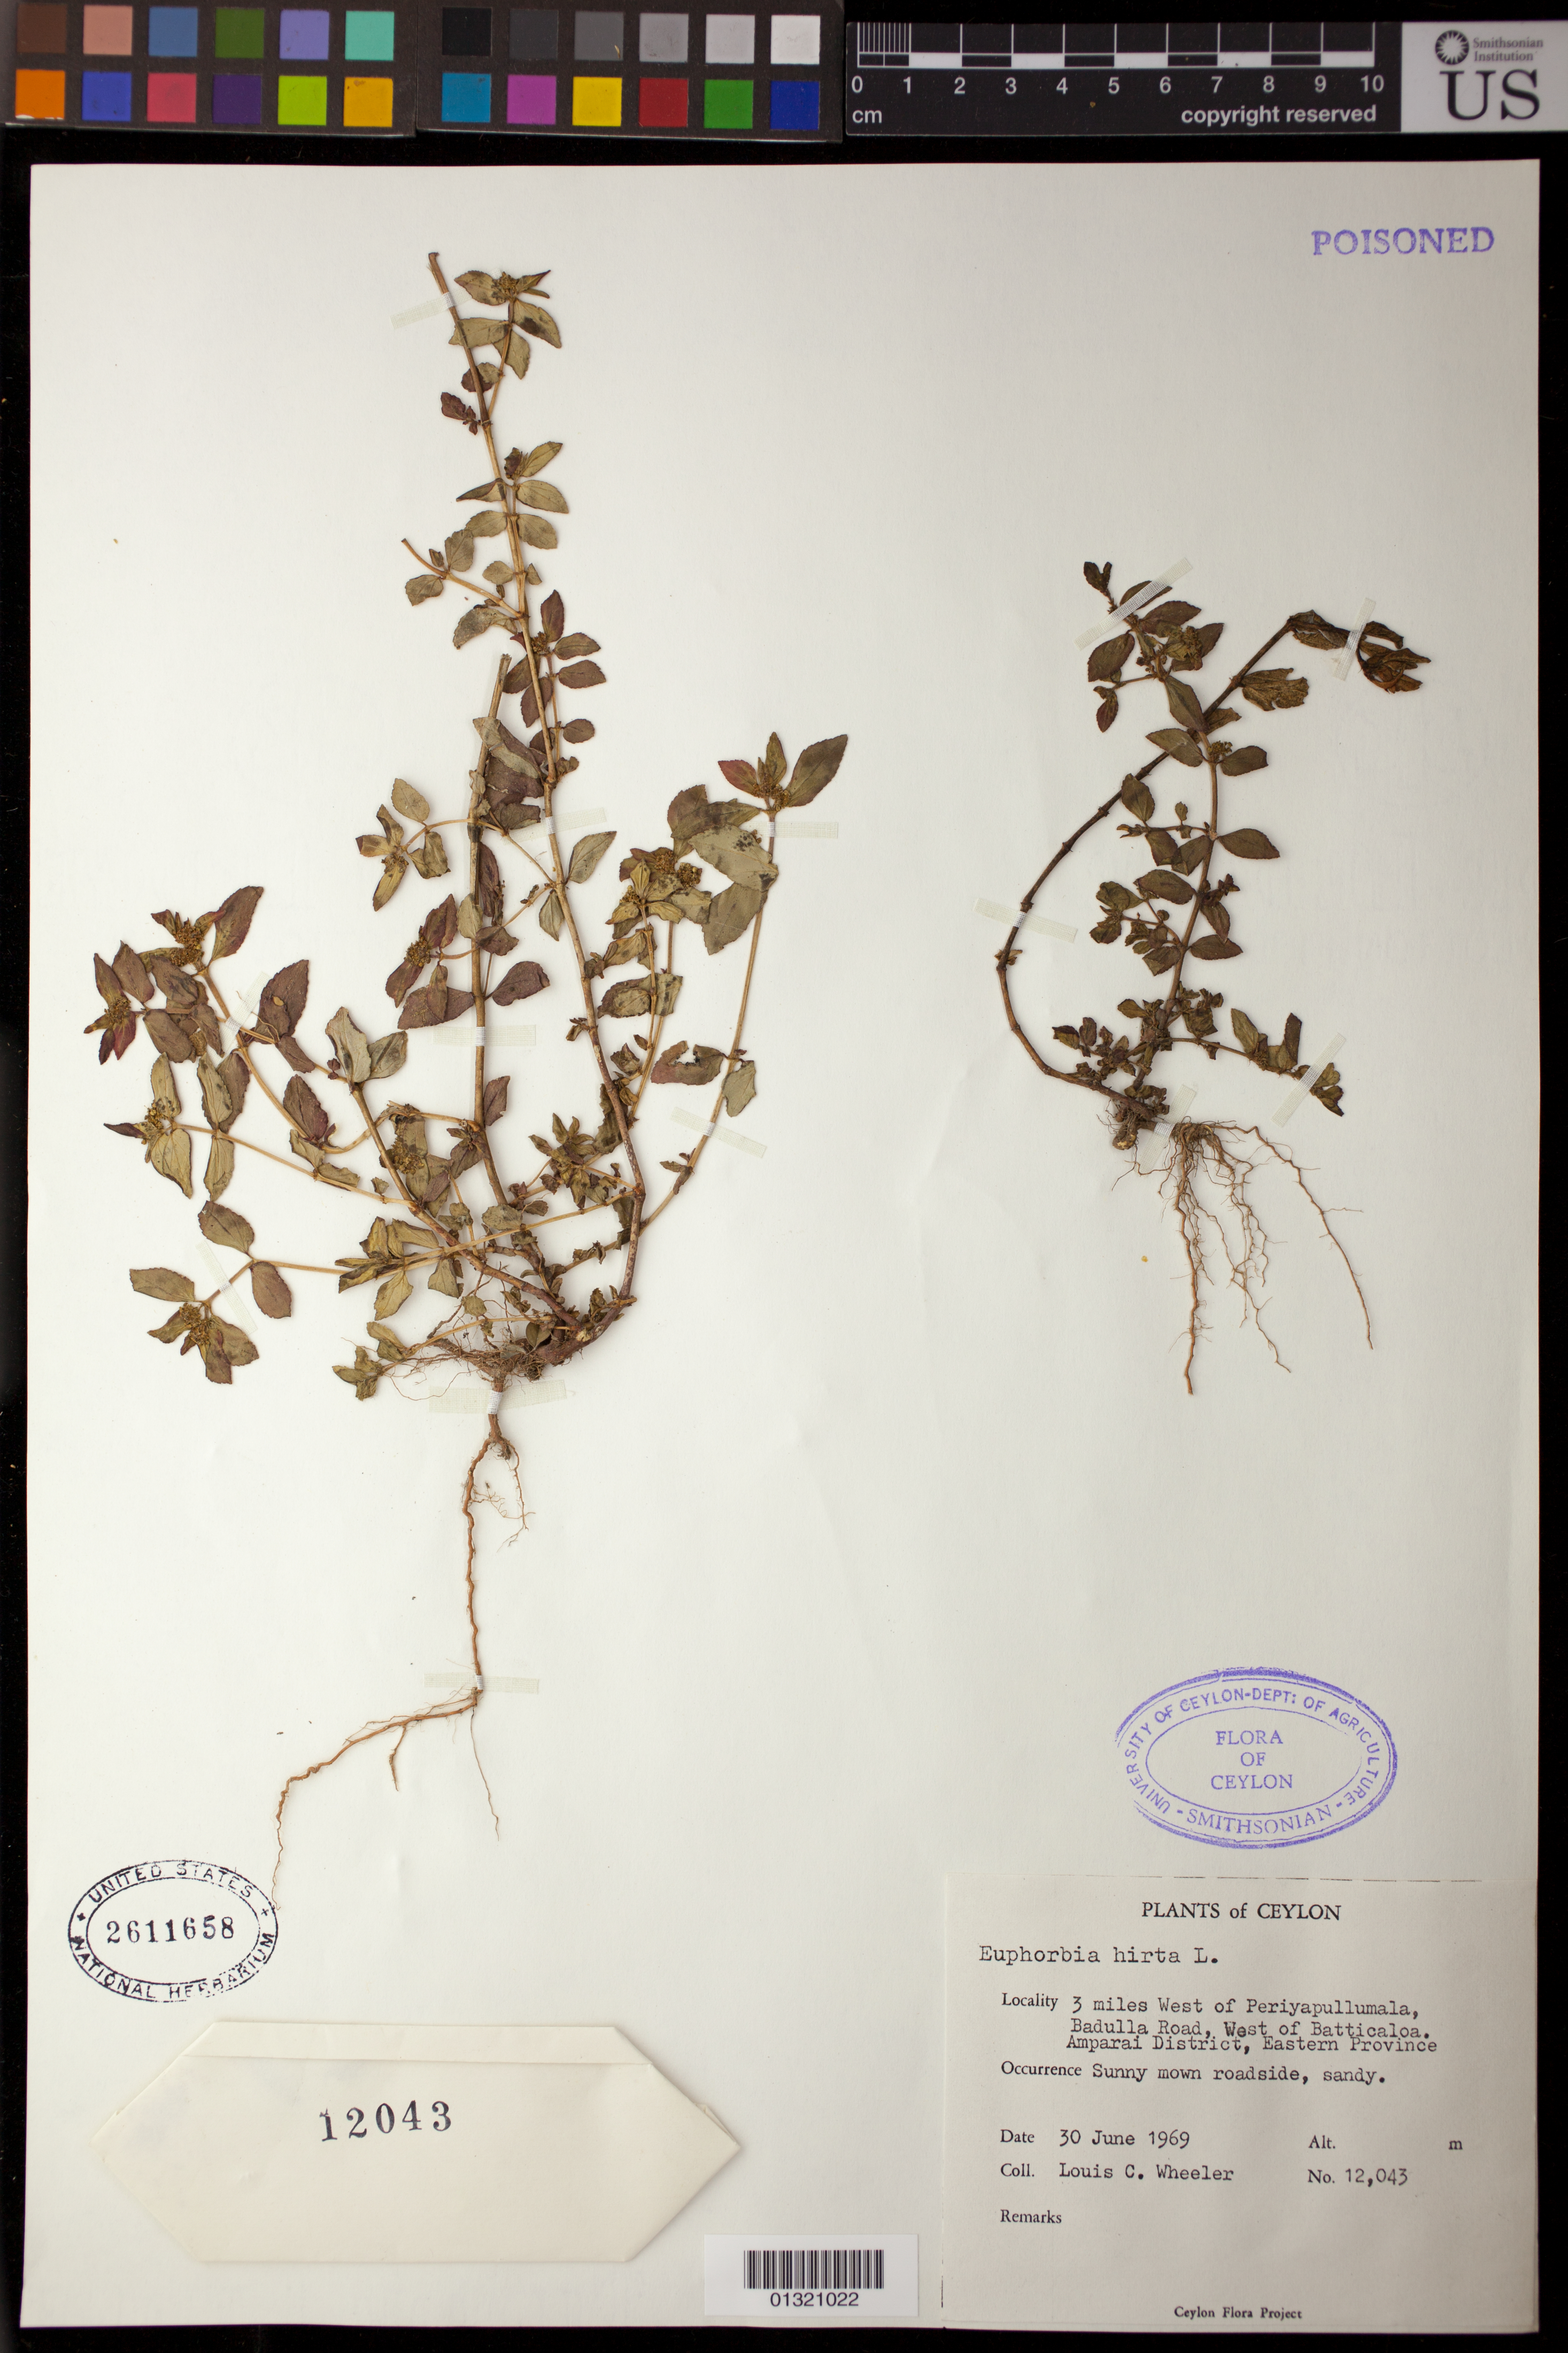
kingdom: Plantae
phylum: Tracheophyta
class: Magnoliopsida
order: Malpighiales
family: Euphorbiaceae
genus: Euphorbia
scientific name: Euphorbia hirta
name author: L.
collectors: L. C. Wheeler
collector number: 12043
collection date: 1969-06-30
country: Sri Lanka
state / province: Eastern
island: Ceylon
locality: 3 miles West of Periyapullumala [Periyapullumalai], Badulla Road, West of Batticaloa, Amparai [Ampara] District.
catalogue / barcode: US 2611658